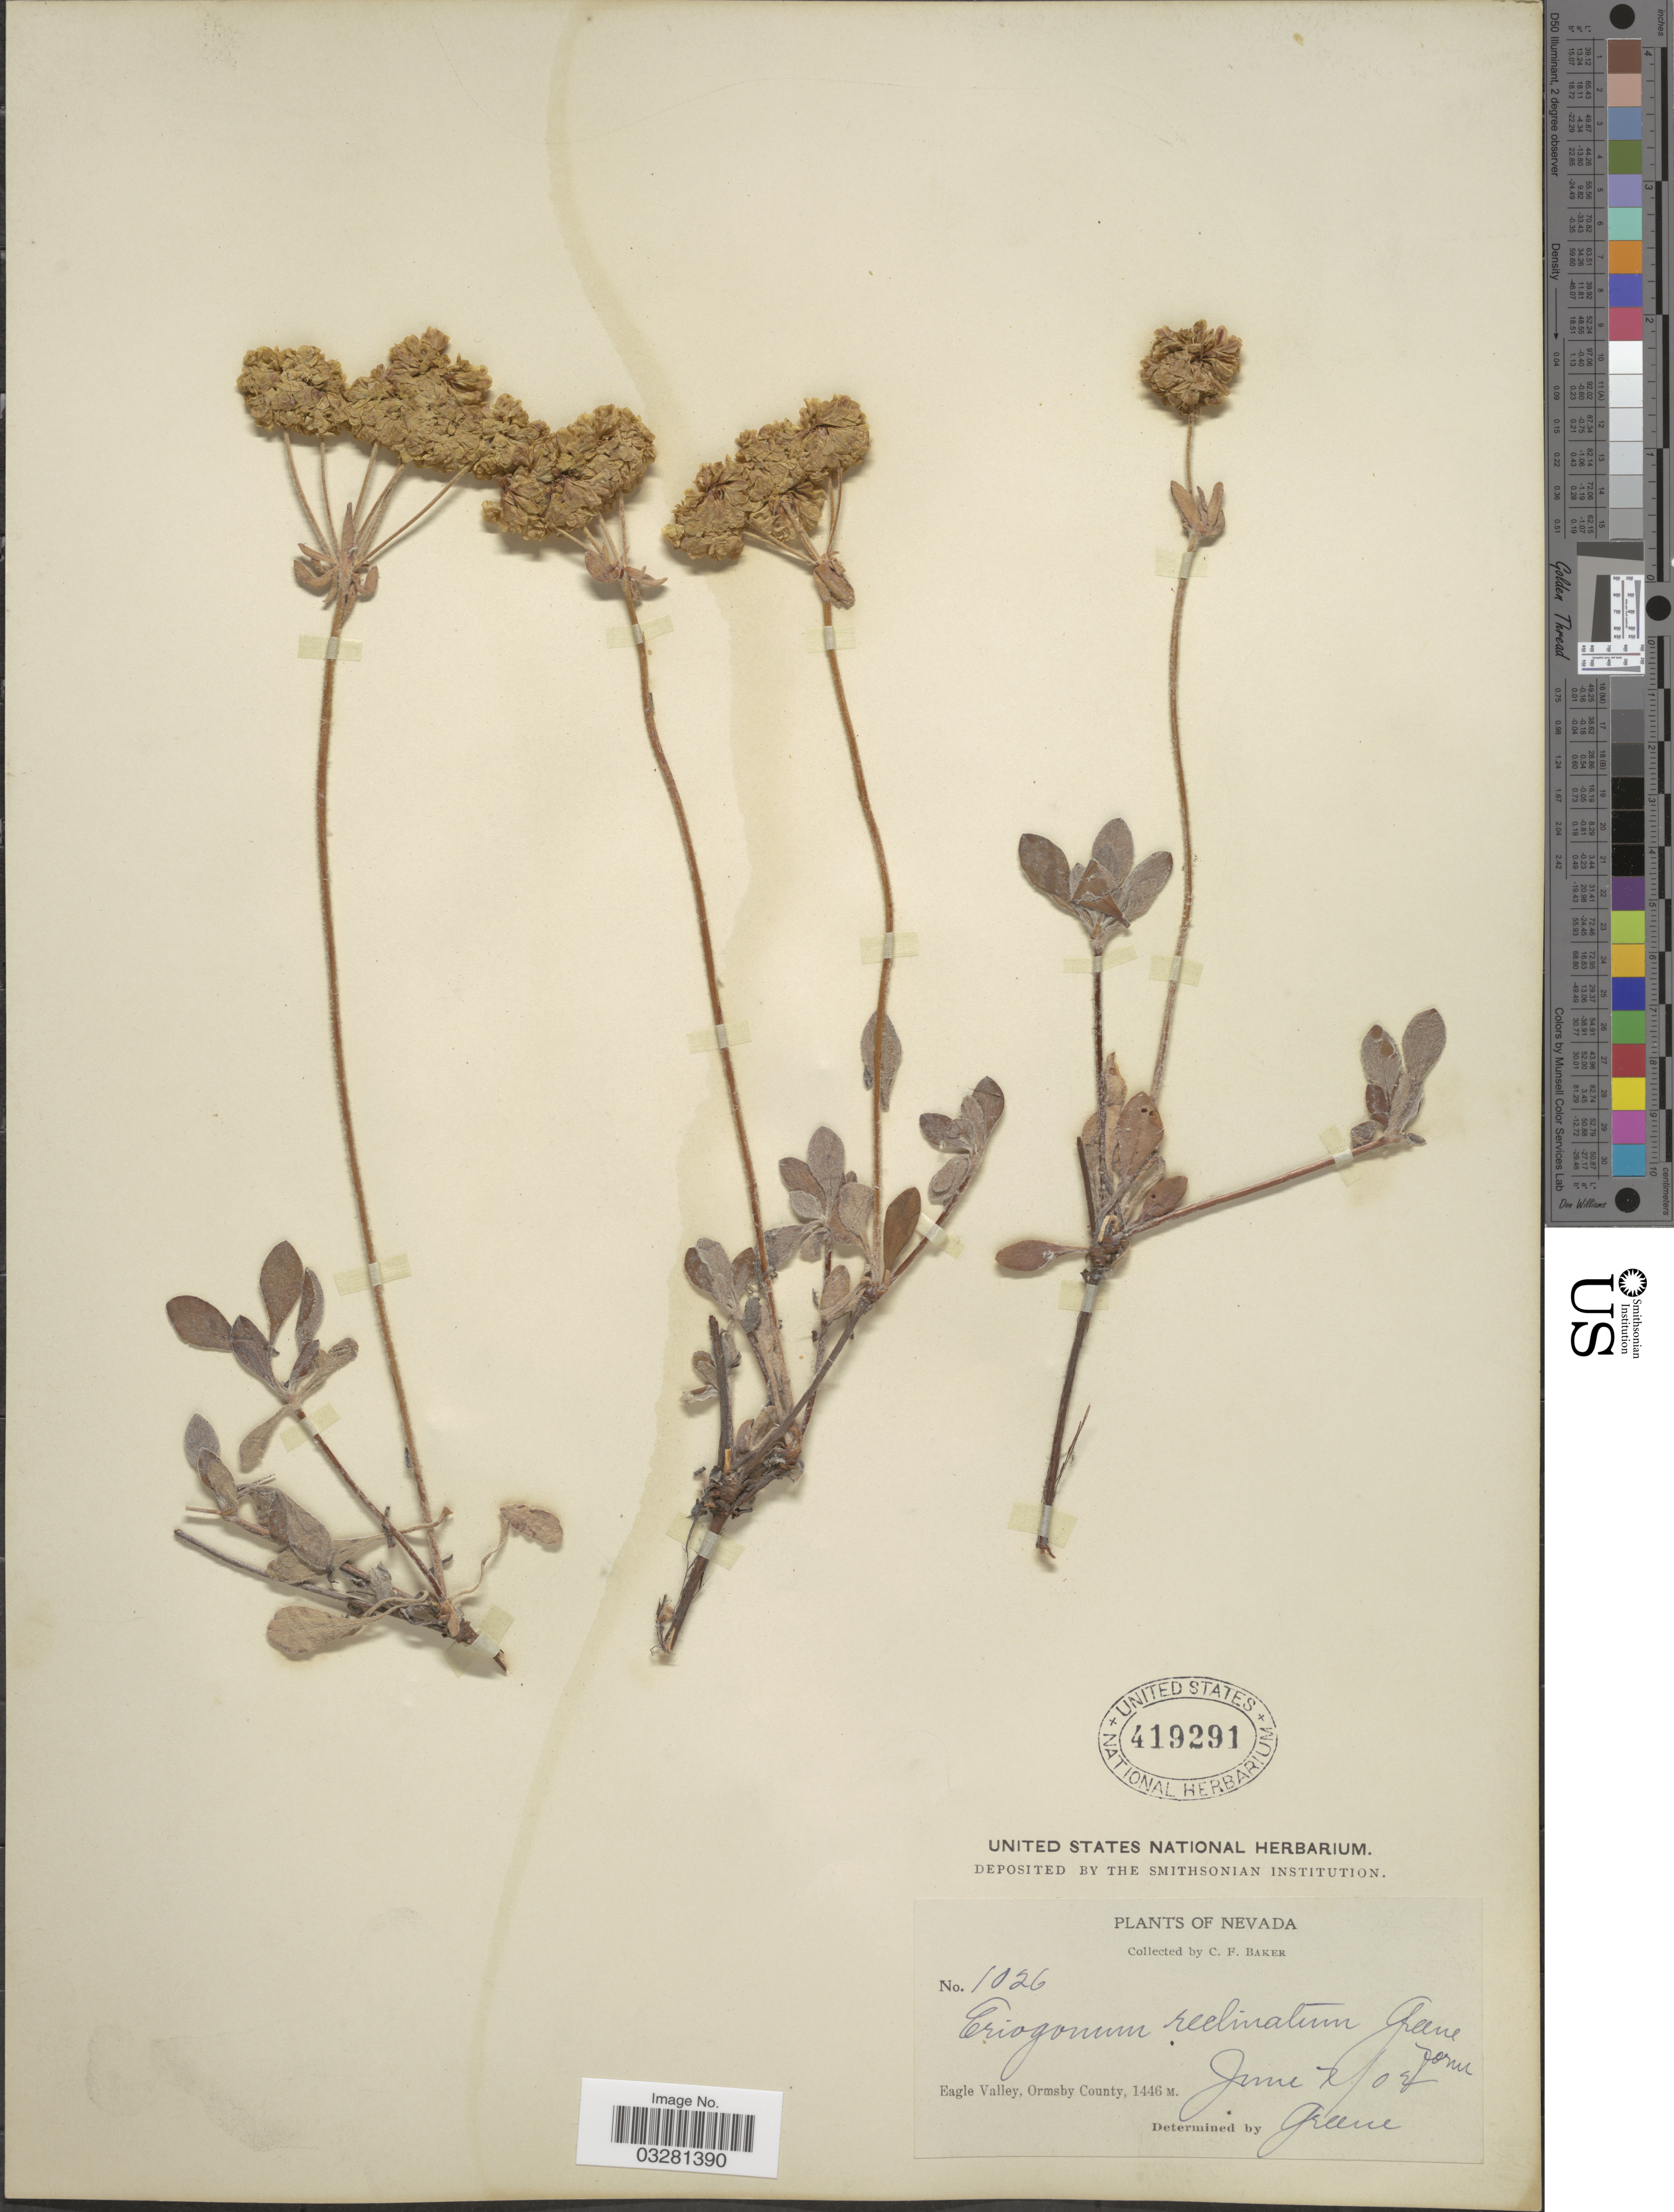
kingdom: Plantae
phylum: Tracheophyta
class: Magnoliopsida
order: Caryophyllales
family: Polygonaceae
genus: Eriogonum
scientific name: Eriogonum umbellatum var. umbellatum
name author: Torr.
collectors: C. F. Baker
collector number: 1026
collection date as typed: Transcribed d/m/y: 7/6/2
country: United States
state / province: Nevada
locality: Eagle Valley, Ormsby County.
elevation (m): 1446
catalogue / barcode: US 419291